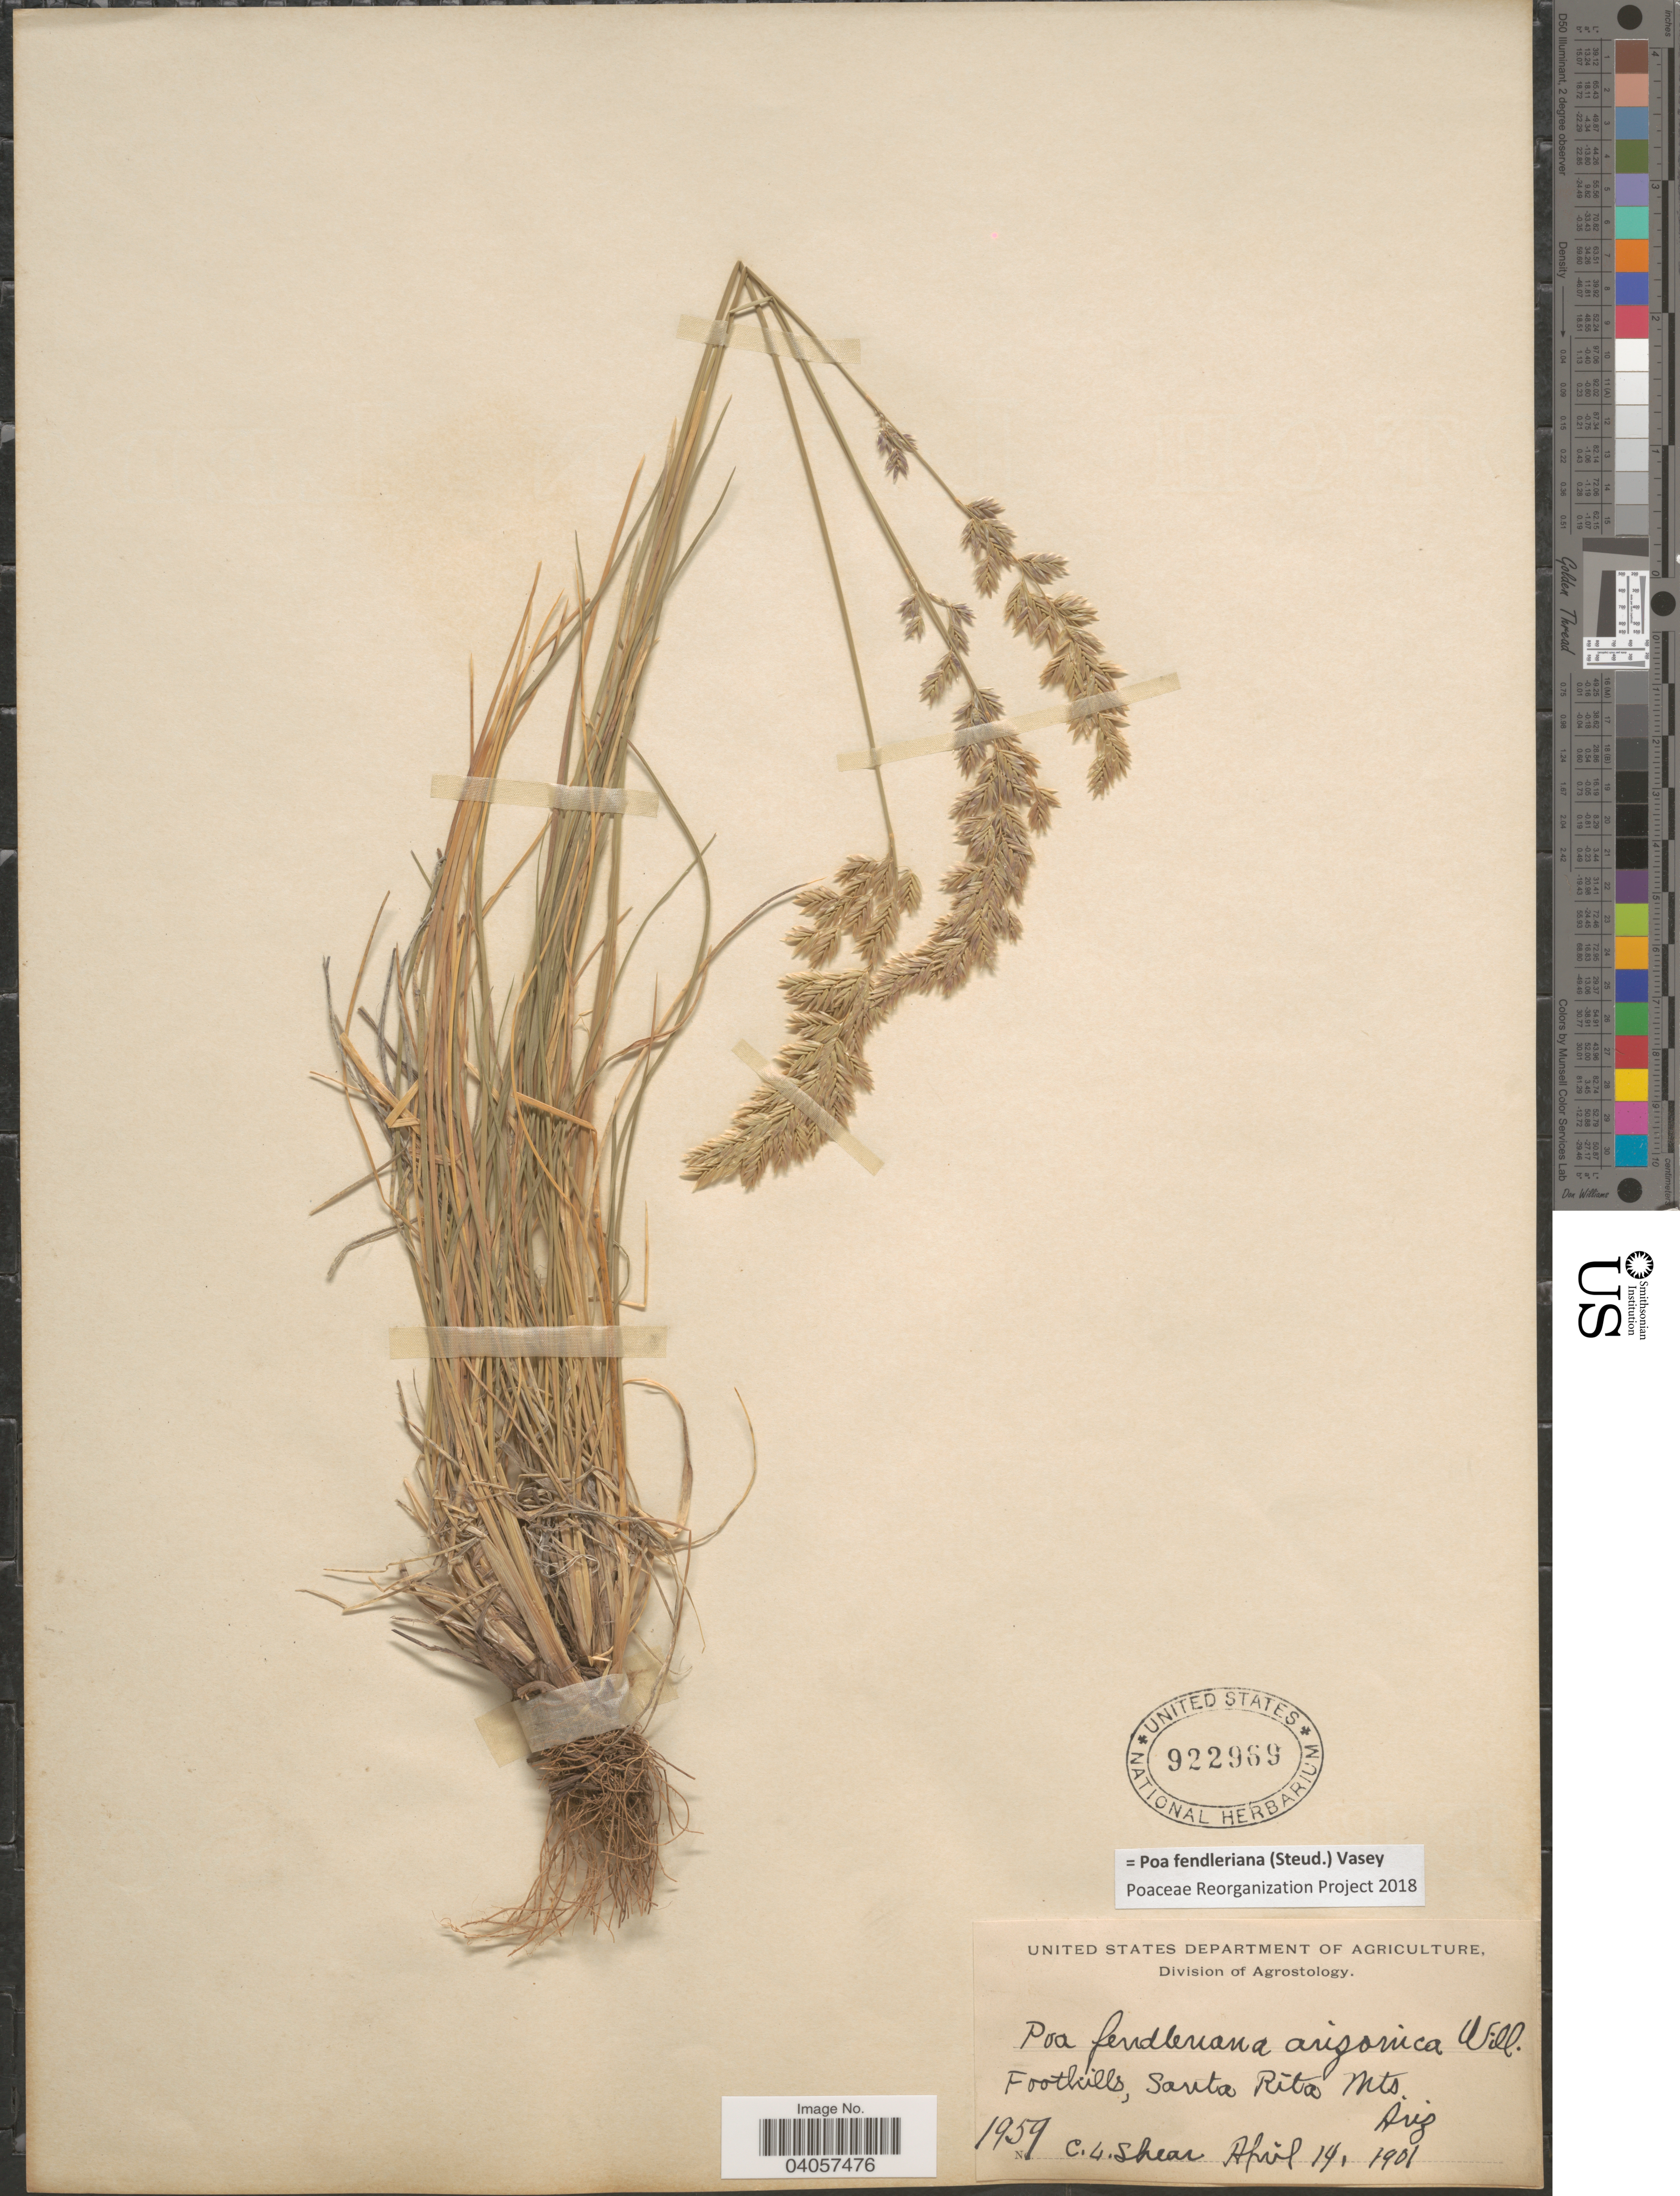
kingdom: Plantae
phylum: Tracheophyta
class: Liliopsida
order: Poales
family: Poaceae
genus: Poa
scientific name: Poa fendleriana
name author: (Steud.) Vasey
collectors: C. L. Shear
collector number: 1959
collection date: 1901-04-14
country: United States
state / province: Arizona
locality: Foothills, Santa Rita Mts.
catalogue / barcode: US 922969